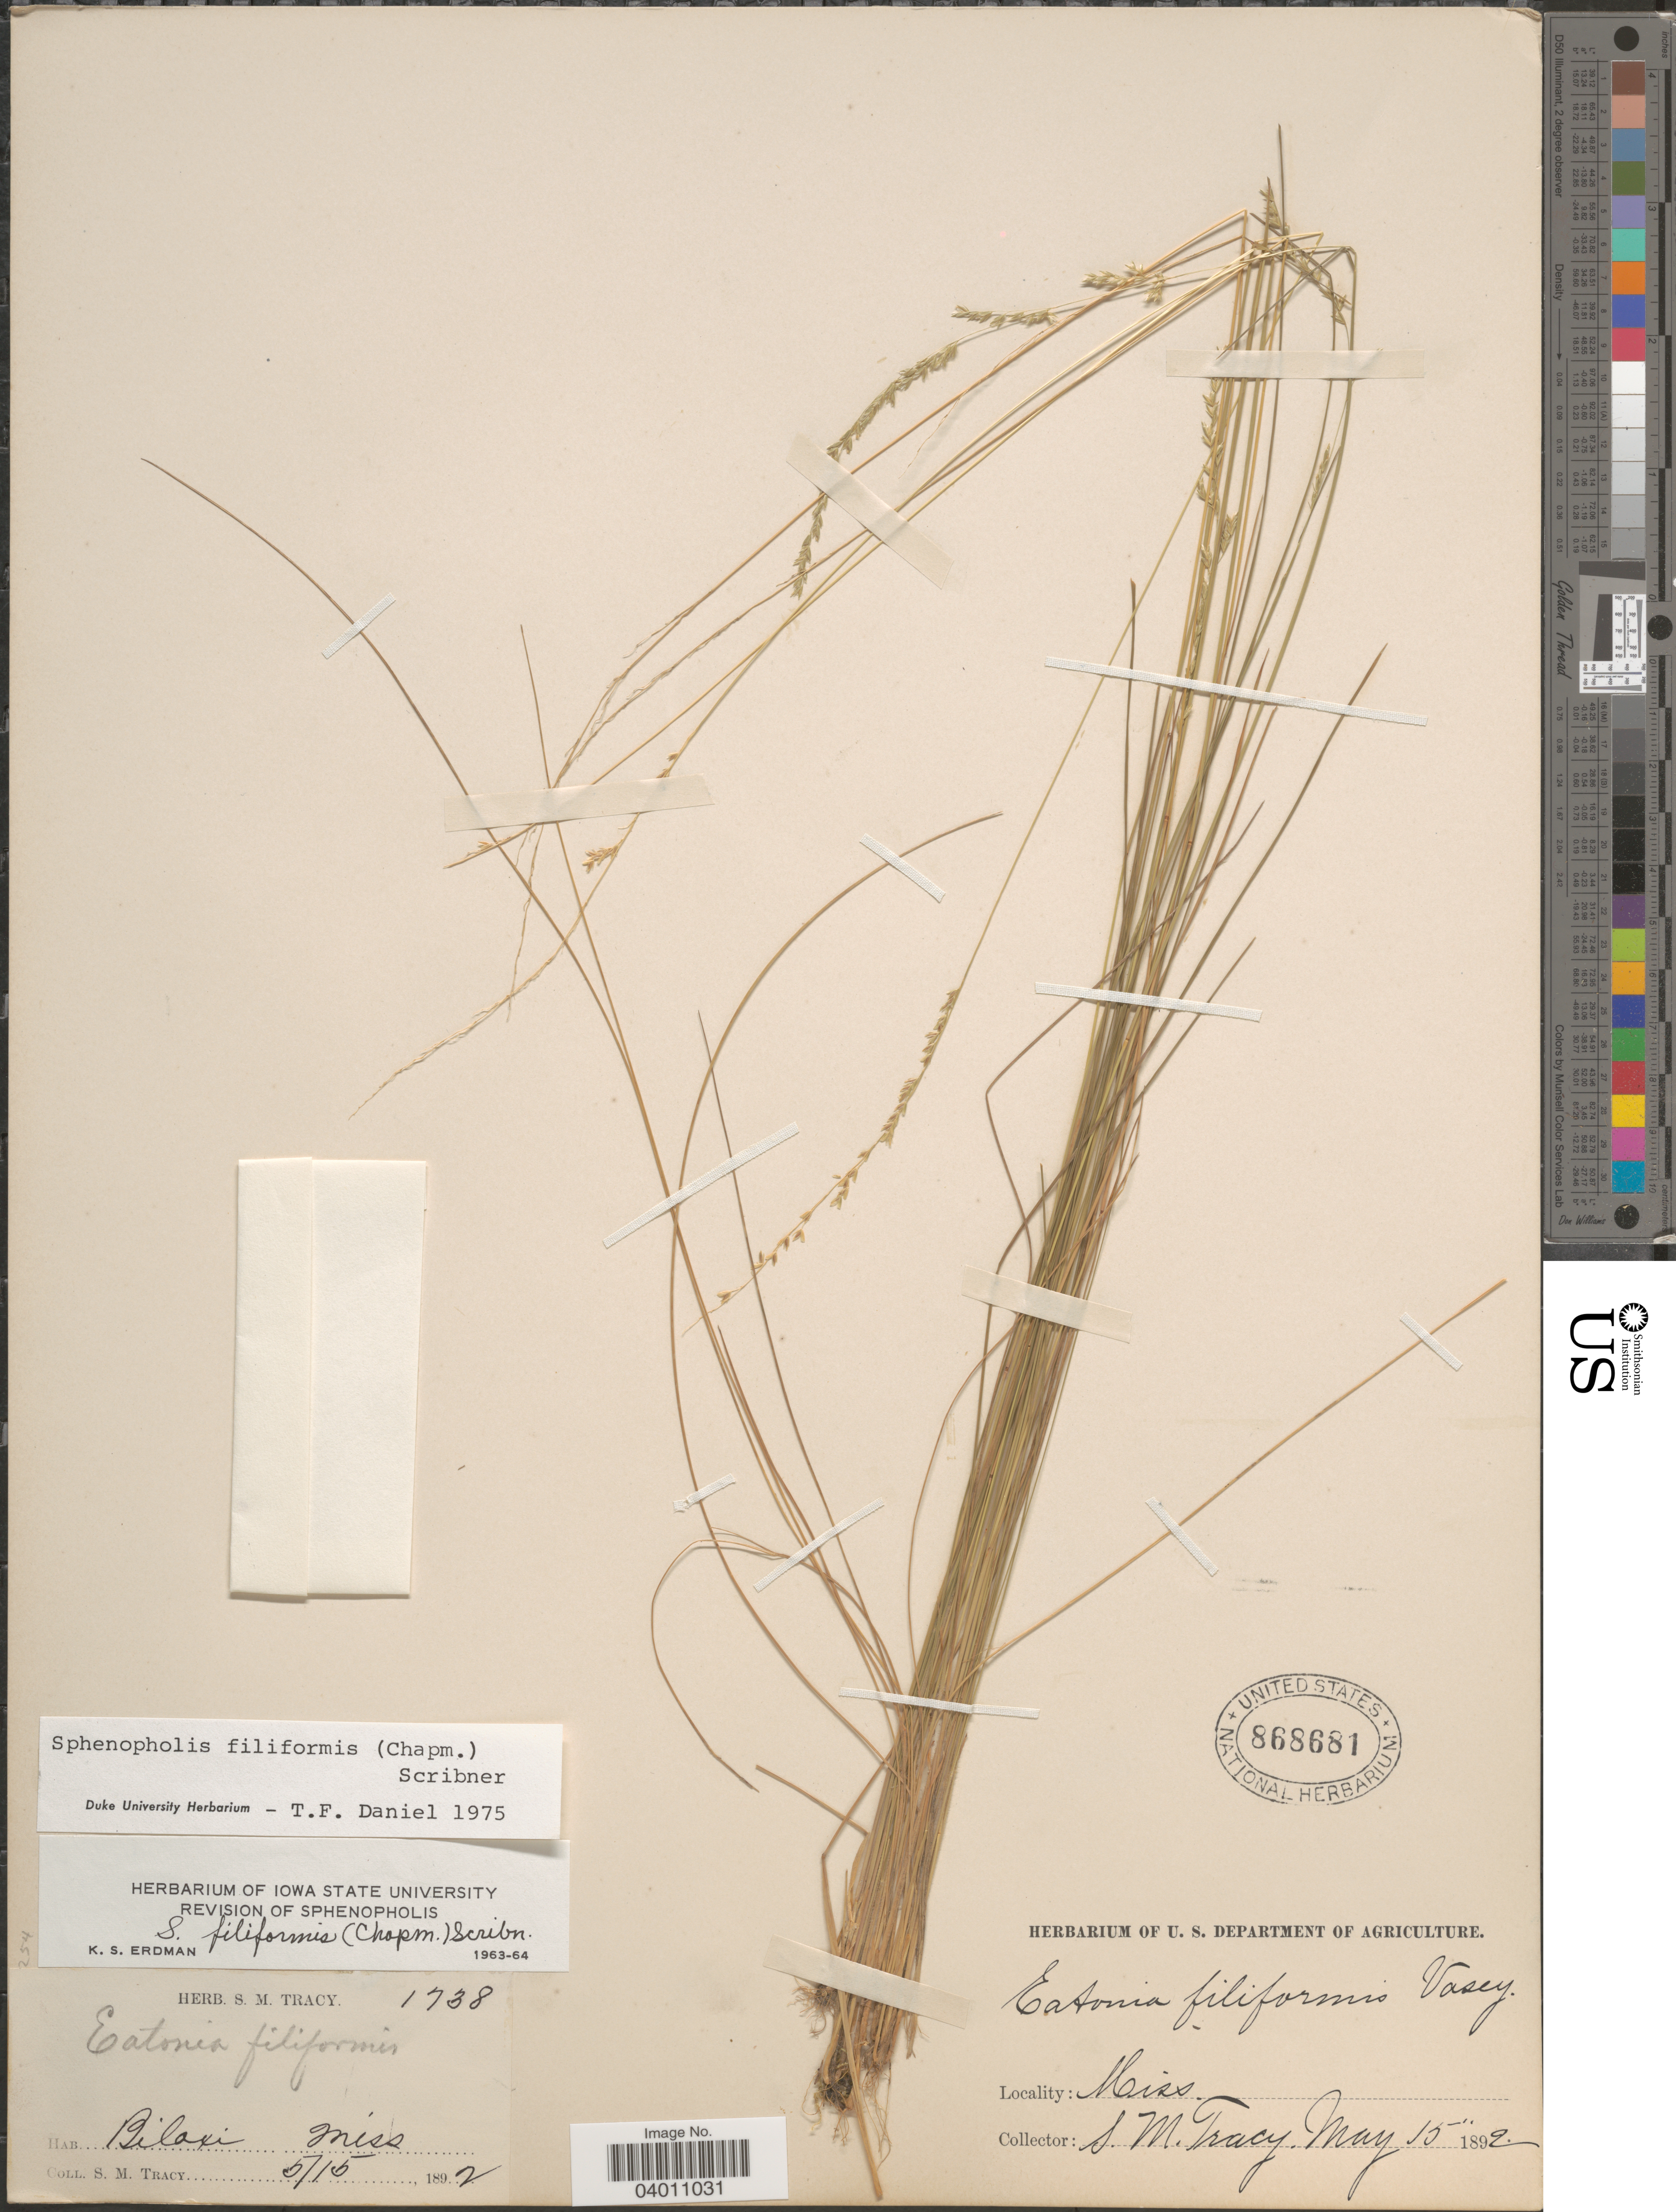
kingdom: Plantae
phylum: Tracheophyta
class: Liliopsida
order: Poales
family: Poaceae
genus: Sphenopholis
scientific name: Sphenopholis filiformis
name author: (Chapm.) Scribn.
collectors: S. M. Tracy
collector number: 1738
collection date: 1892-05-15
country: United States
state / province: Mississippi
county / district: Harrison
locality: Biloxi.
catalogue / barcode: US 868681